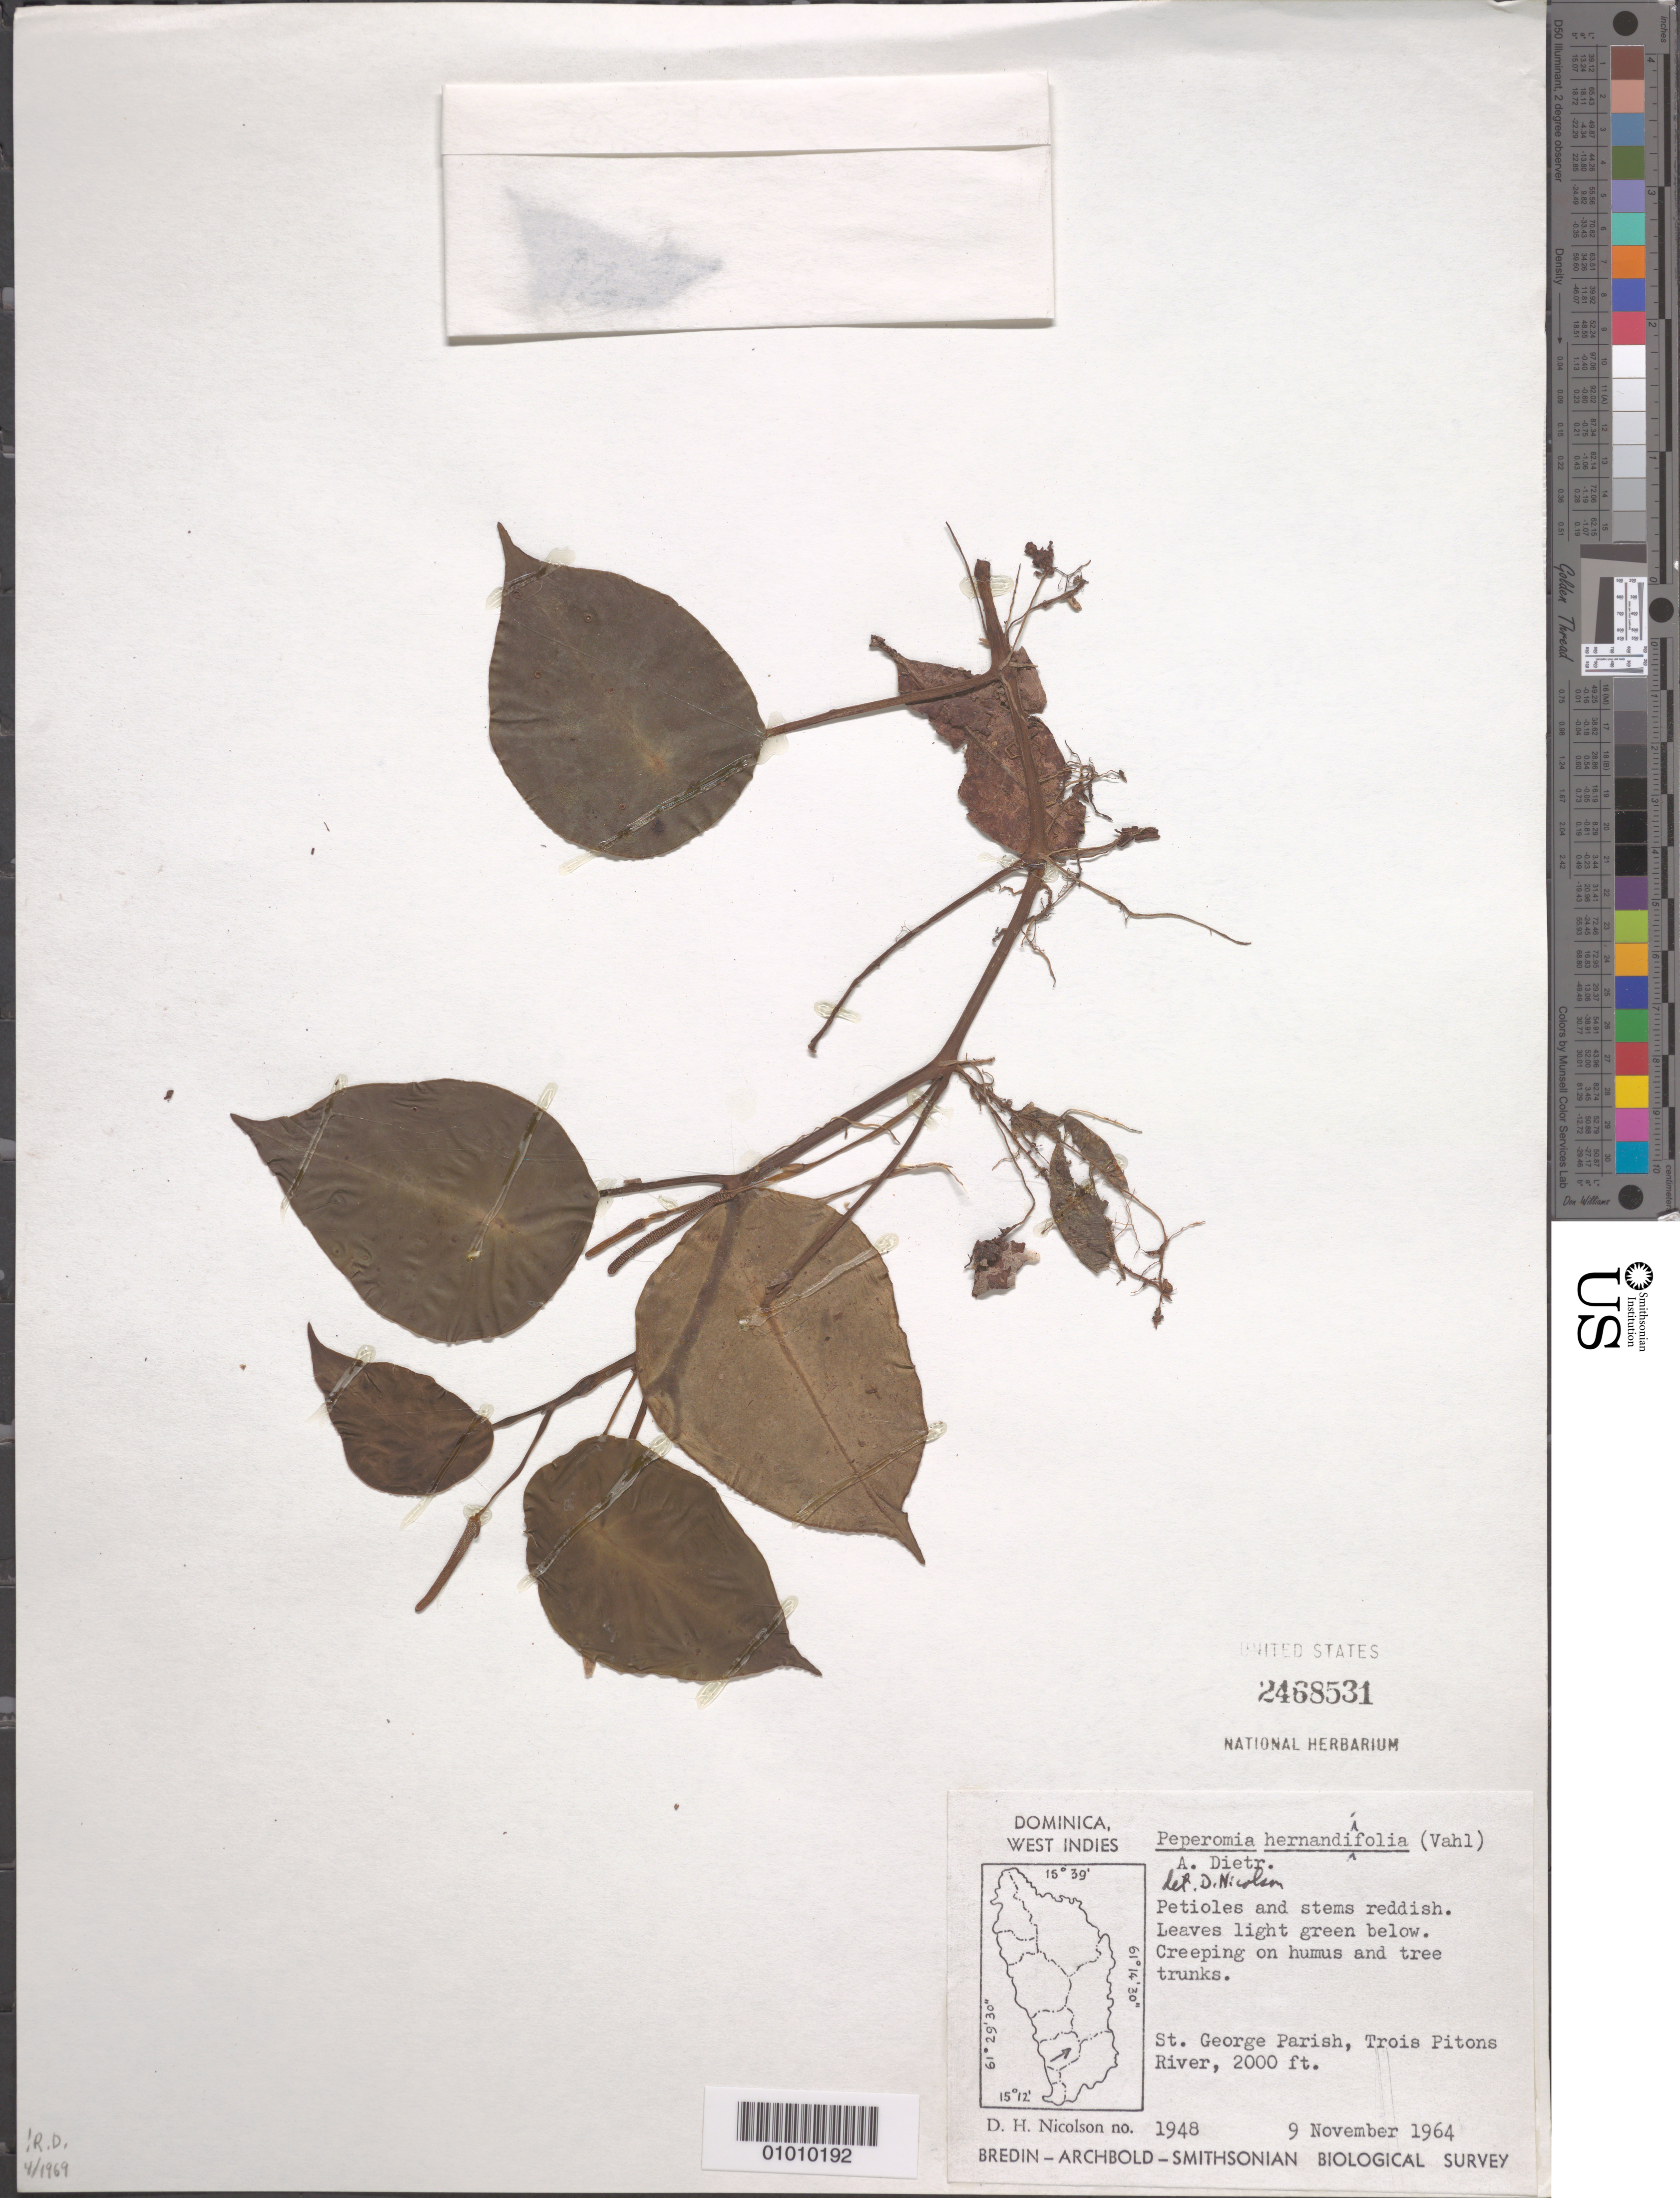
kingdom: Plantae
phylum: Tracheophyta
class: Magnoliopsida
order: Piperales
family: Piperaceae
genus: Peperomia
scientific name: Peperomia hernandiifolia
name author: (Vahl) A. Dietr.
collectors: D. H. Nicolson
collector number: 1948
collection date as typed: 09 Nov 1964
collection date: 1964-11-09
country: Dominica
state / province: St. George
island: Dominica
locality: Trois Pitons River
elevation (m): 610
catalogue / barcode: US 2468531